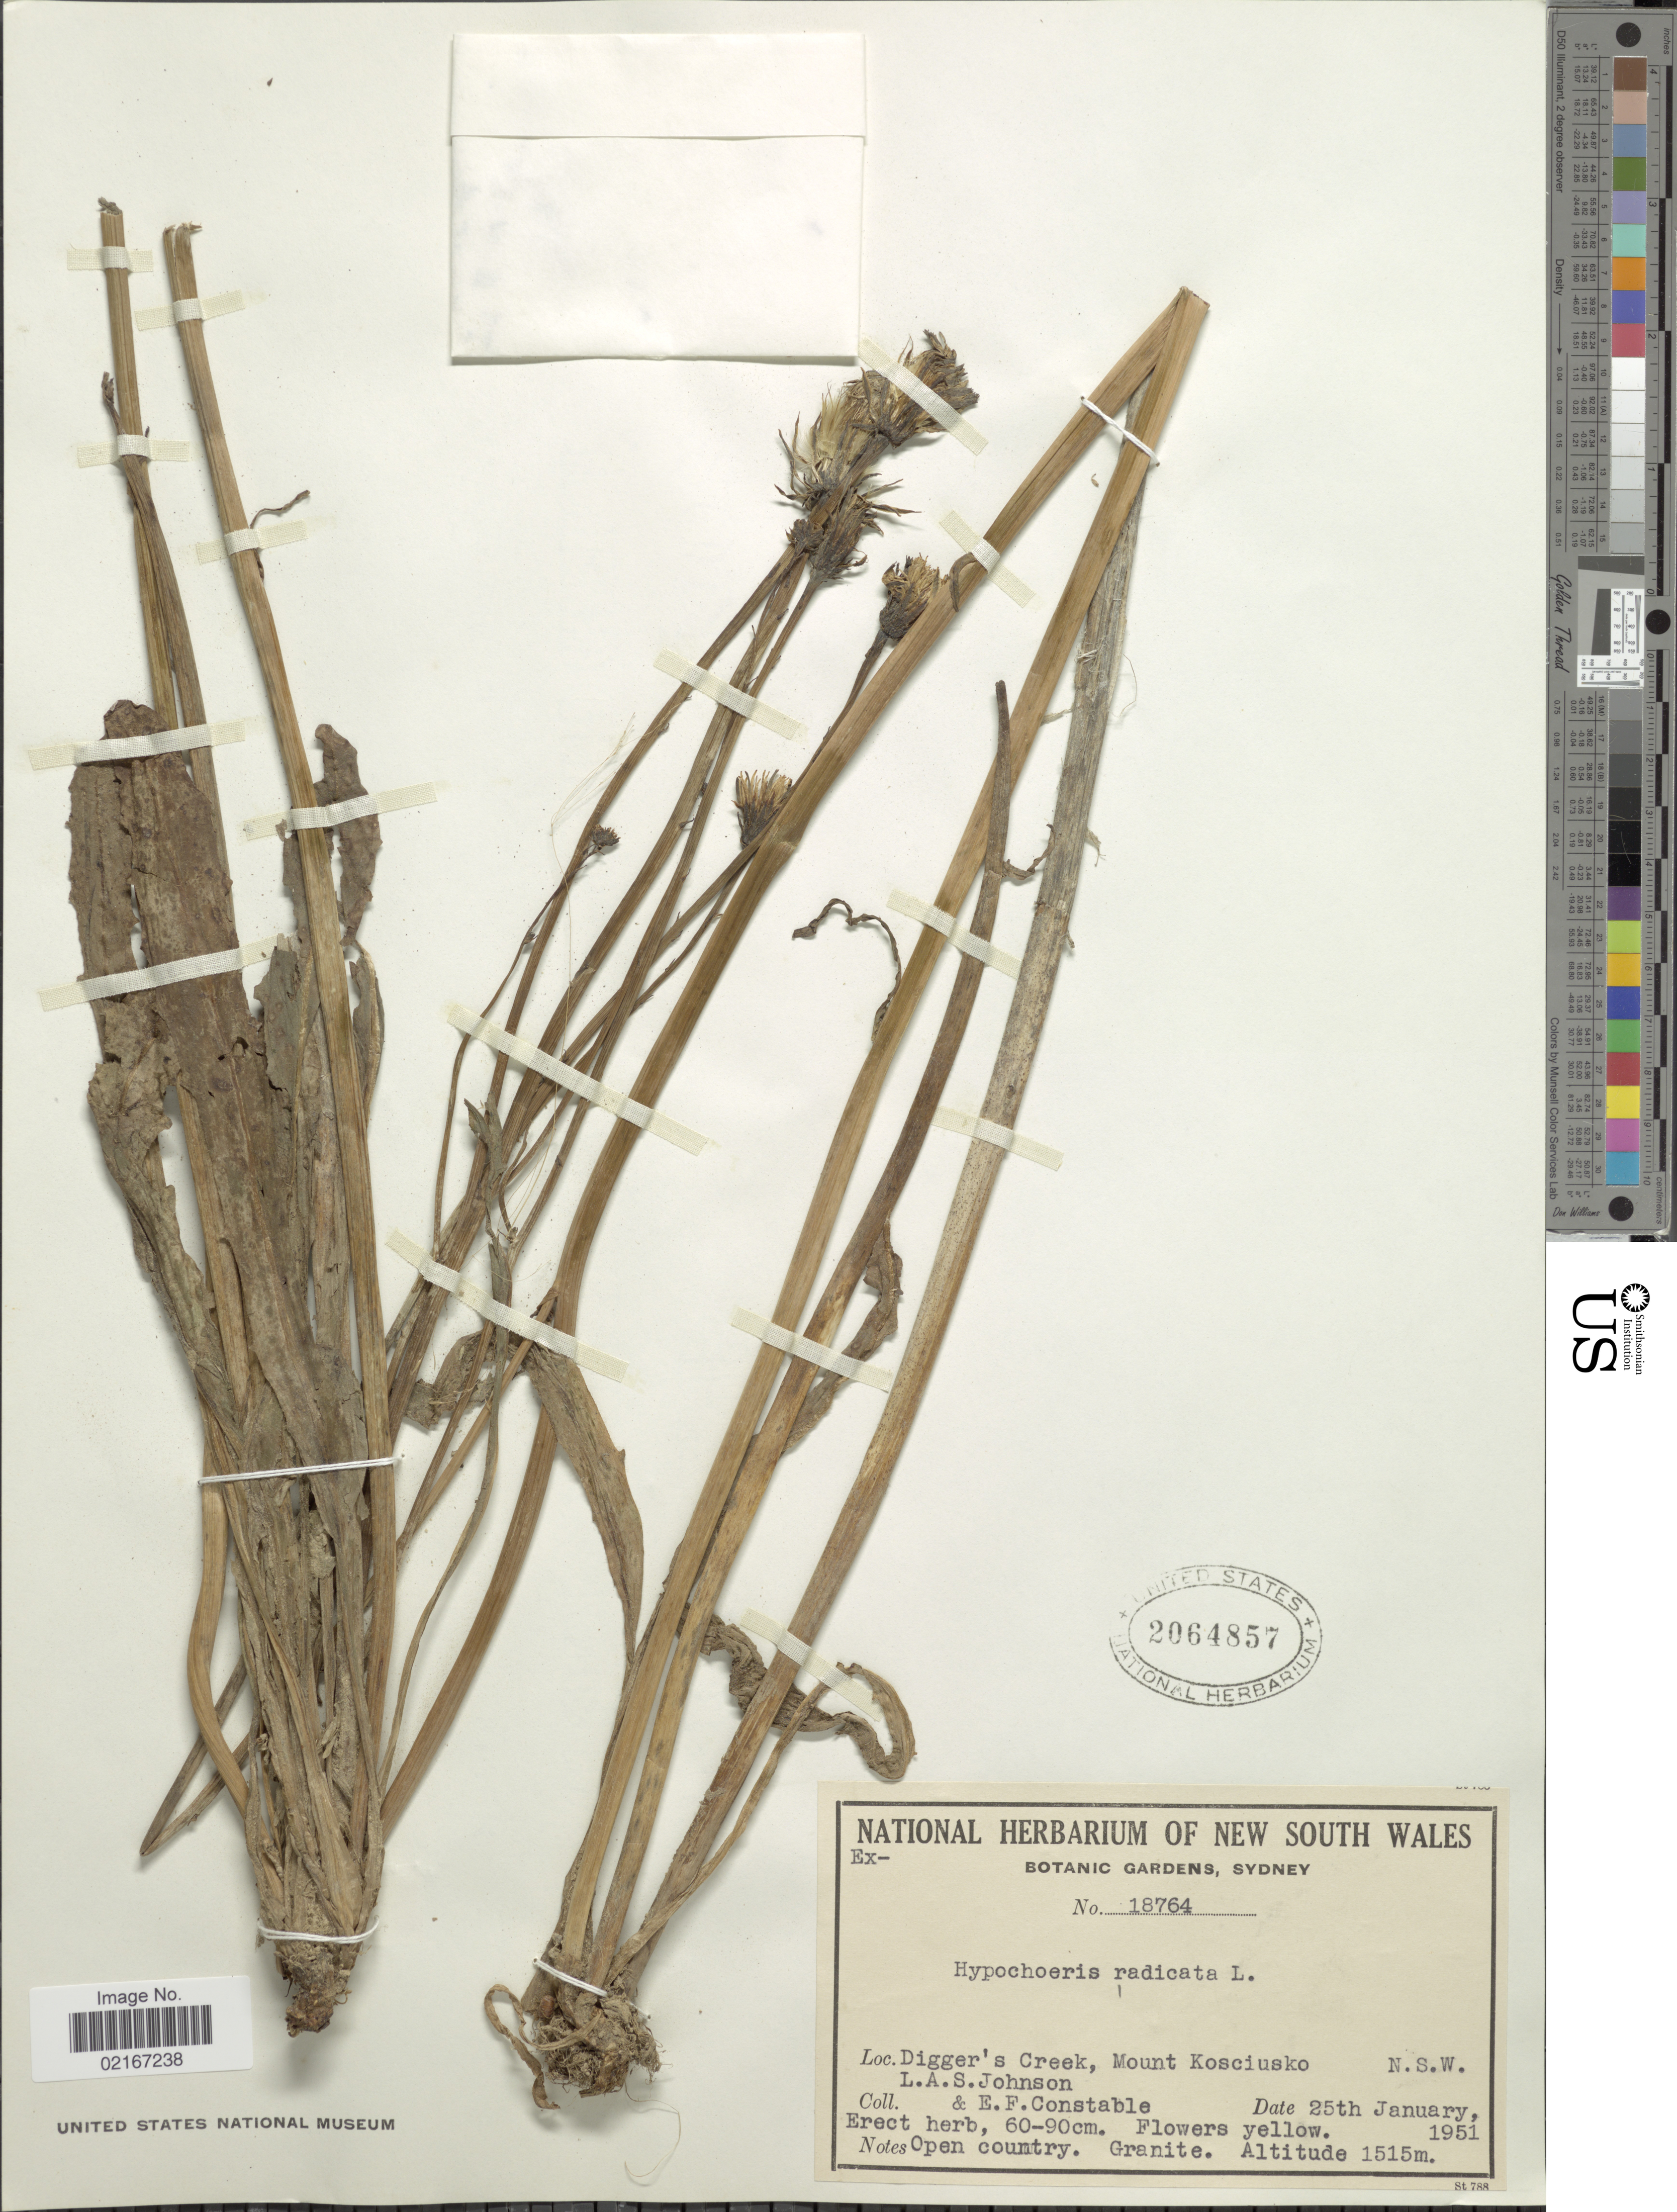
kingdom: Plantae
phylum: Tracheophyta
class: Magnoliopsida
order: Asterales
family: Asteraceae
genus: Hypochaeris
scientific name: Hypochaeris radicata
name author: L.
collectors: L. A. S. Johnson & E. F. Constable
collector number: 18764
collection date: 1951-01-25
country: Australia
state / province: New South Wales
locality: Digger's Creek, Mount Kosciusko, N. S. W.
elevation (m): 1515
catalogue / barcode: US 2064857